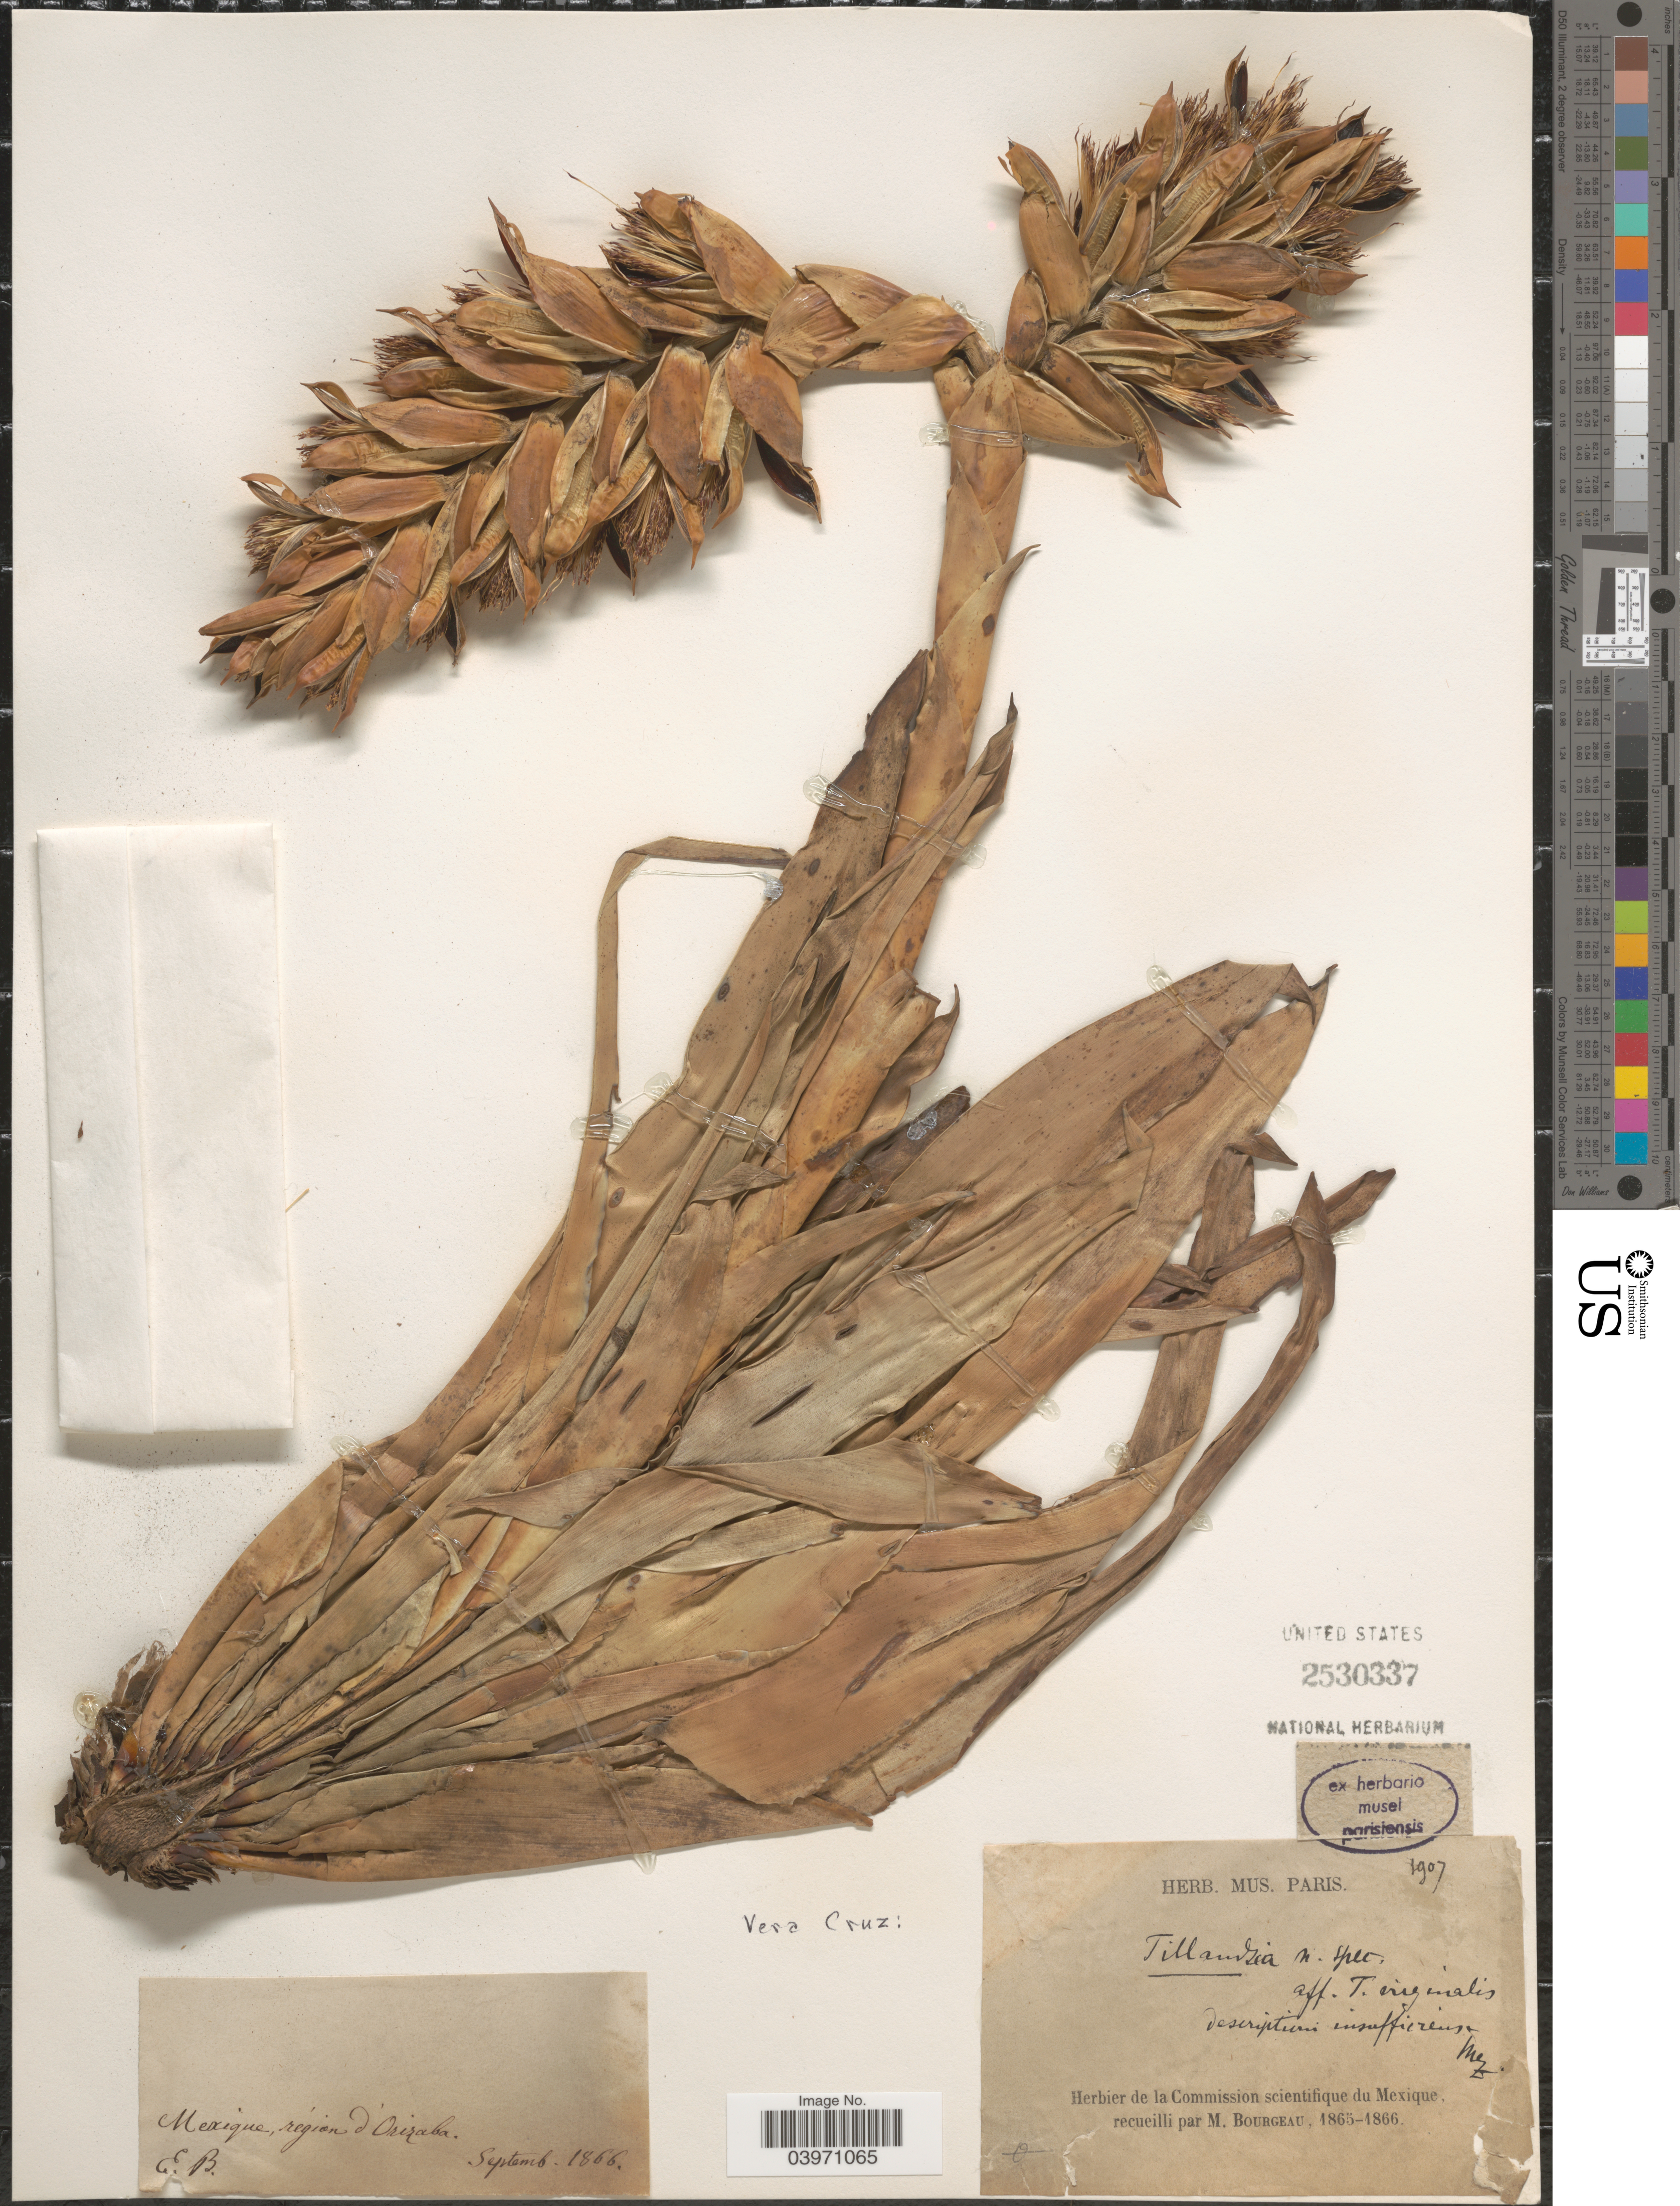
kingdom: Plantae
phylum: Tracheophyta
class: Liliopsida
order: Poales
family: Bromeliaceae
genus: Tillandsia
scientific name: Tillandsia heterophylla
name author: É. Morren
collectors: E. Bourgeau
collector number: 1907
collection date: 1866-09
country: Mexico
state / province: Veracruz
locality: Vera Cruz. Région d' Orizaba. Mexique, région d' Orizaba.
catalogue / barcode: US 2530337